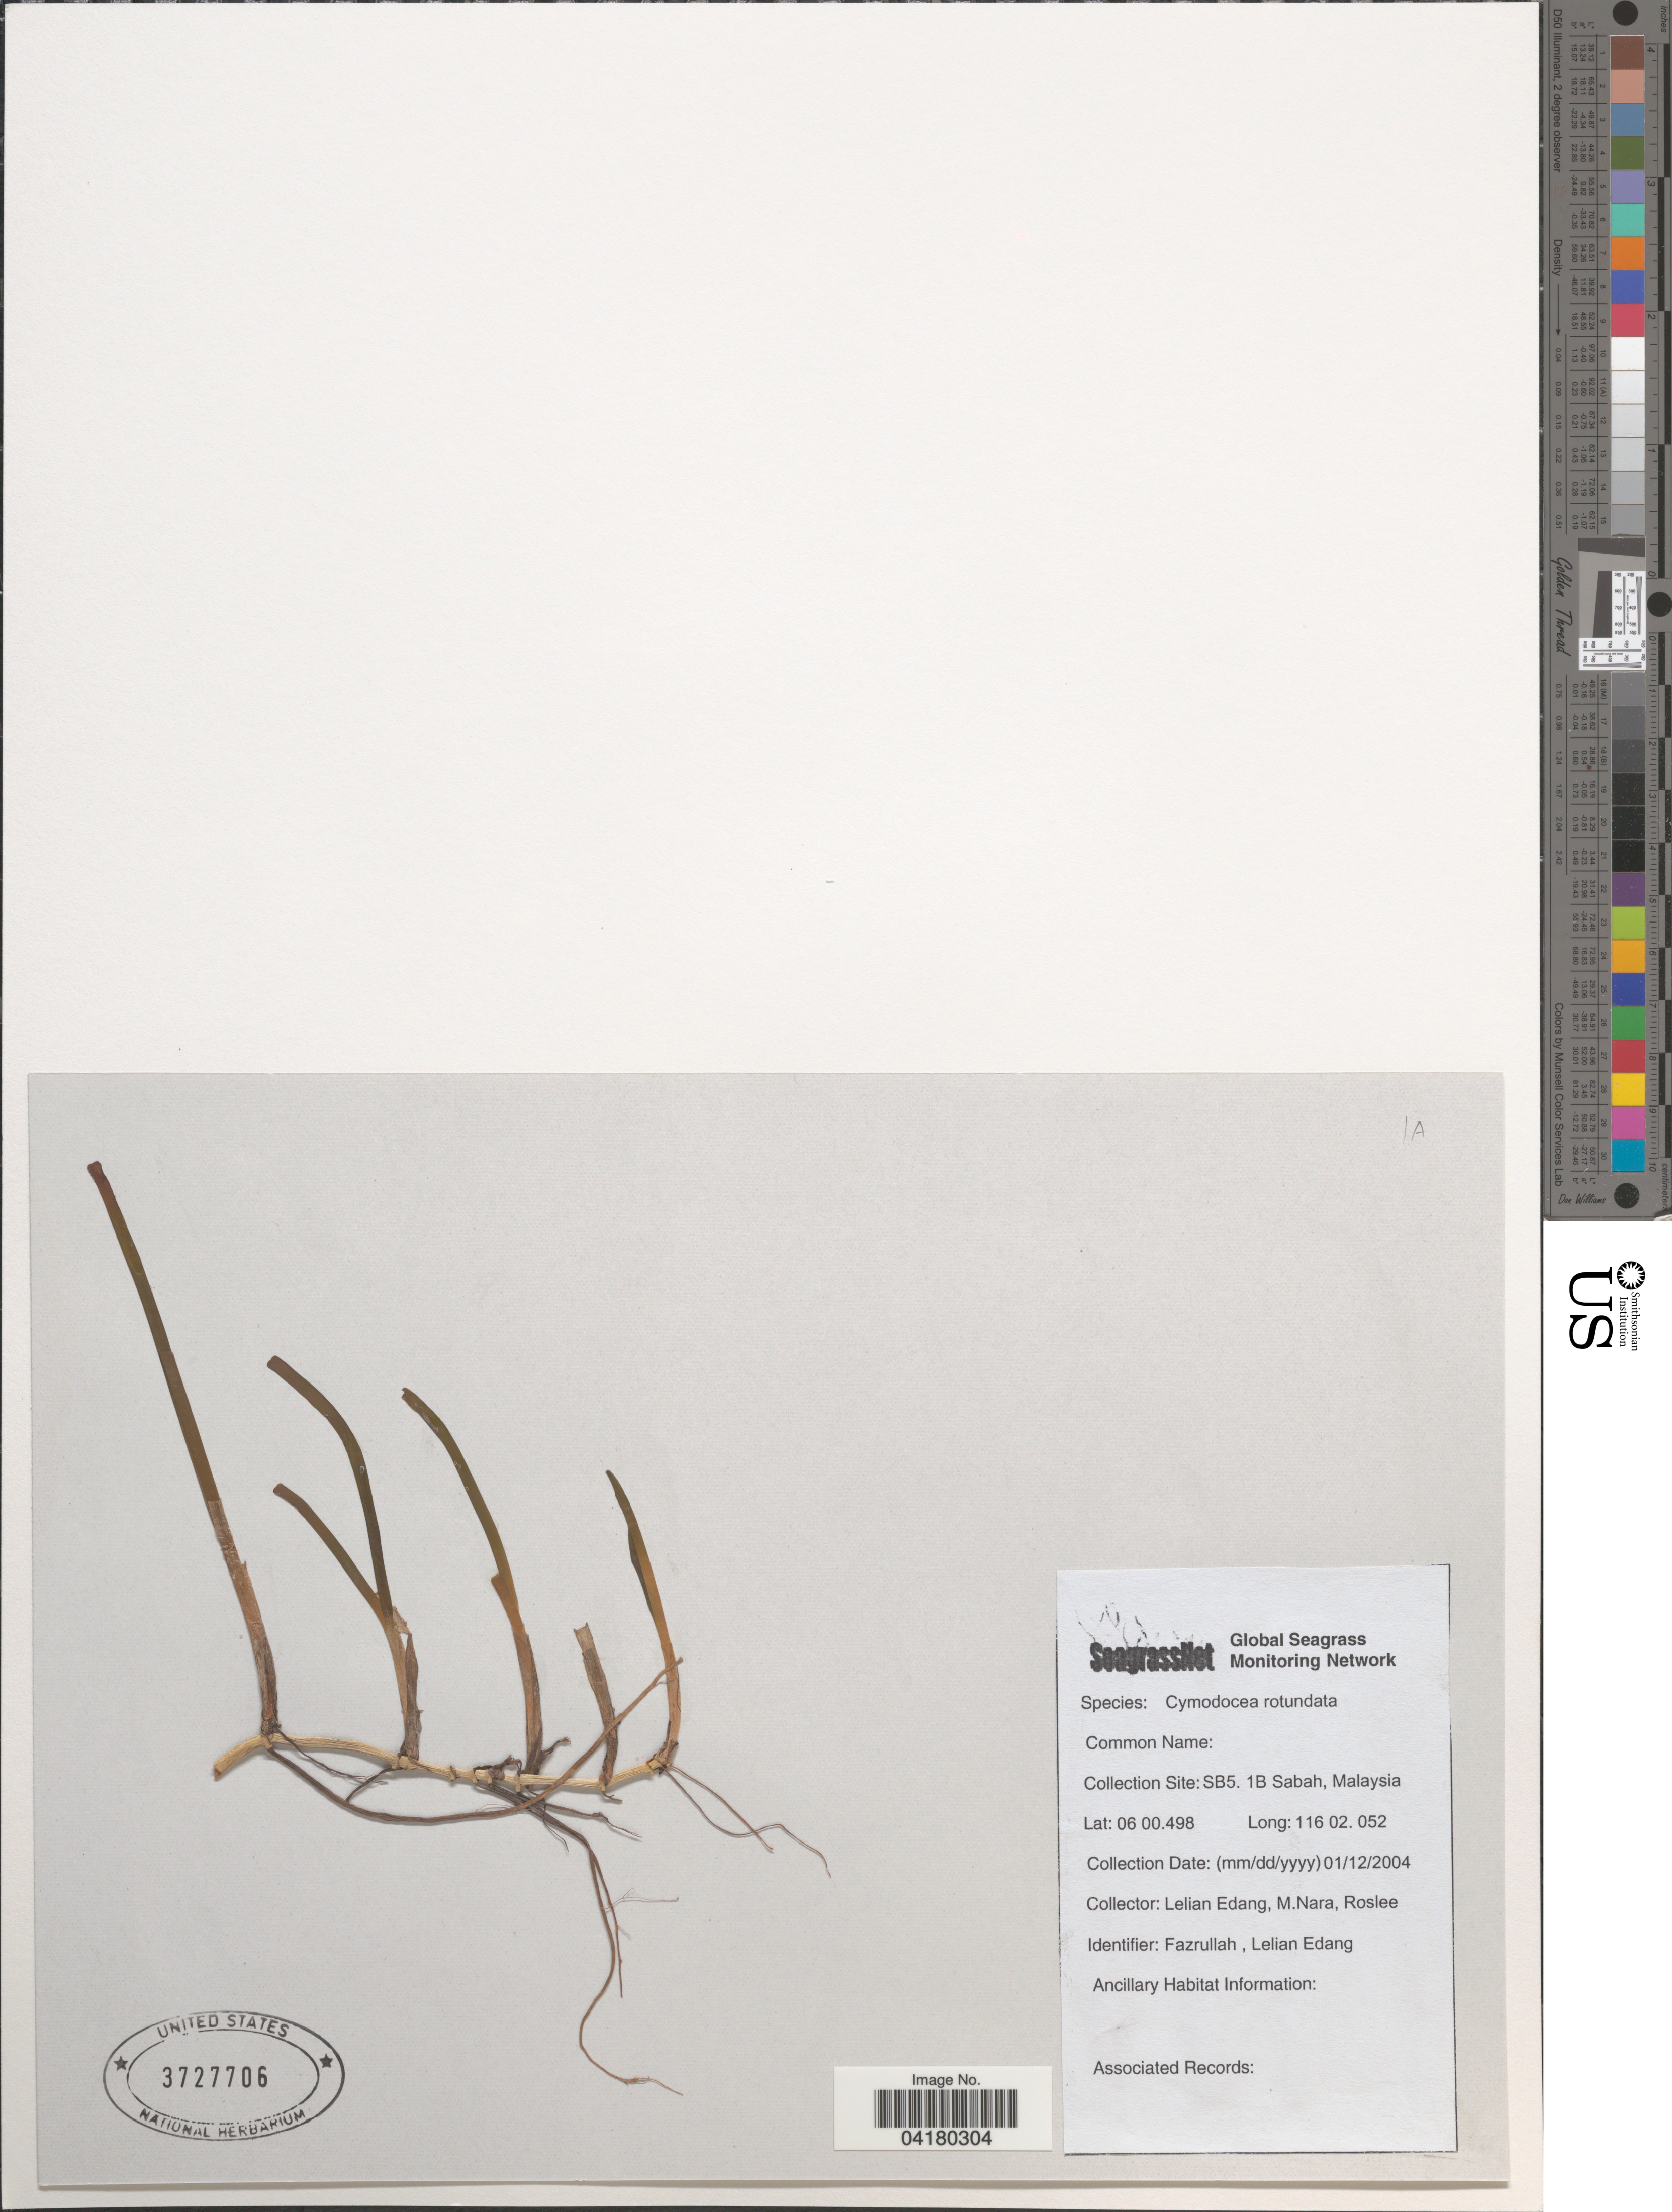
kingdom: Plantae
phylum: Tracheophyta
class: Liliopsida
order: Alismatales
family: Cymodoceaceae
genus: Cymodocea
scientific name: Cymodocea rotundata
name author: Asch. & Schweinf.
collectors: L. Edang, M. Nara & Roslee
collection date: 2004-01-12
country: Malaysia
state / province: Sabah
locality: SB5. 1B.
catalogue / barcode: US 3727706